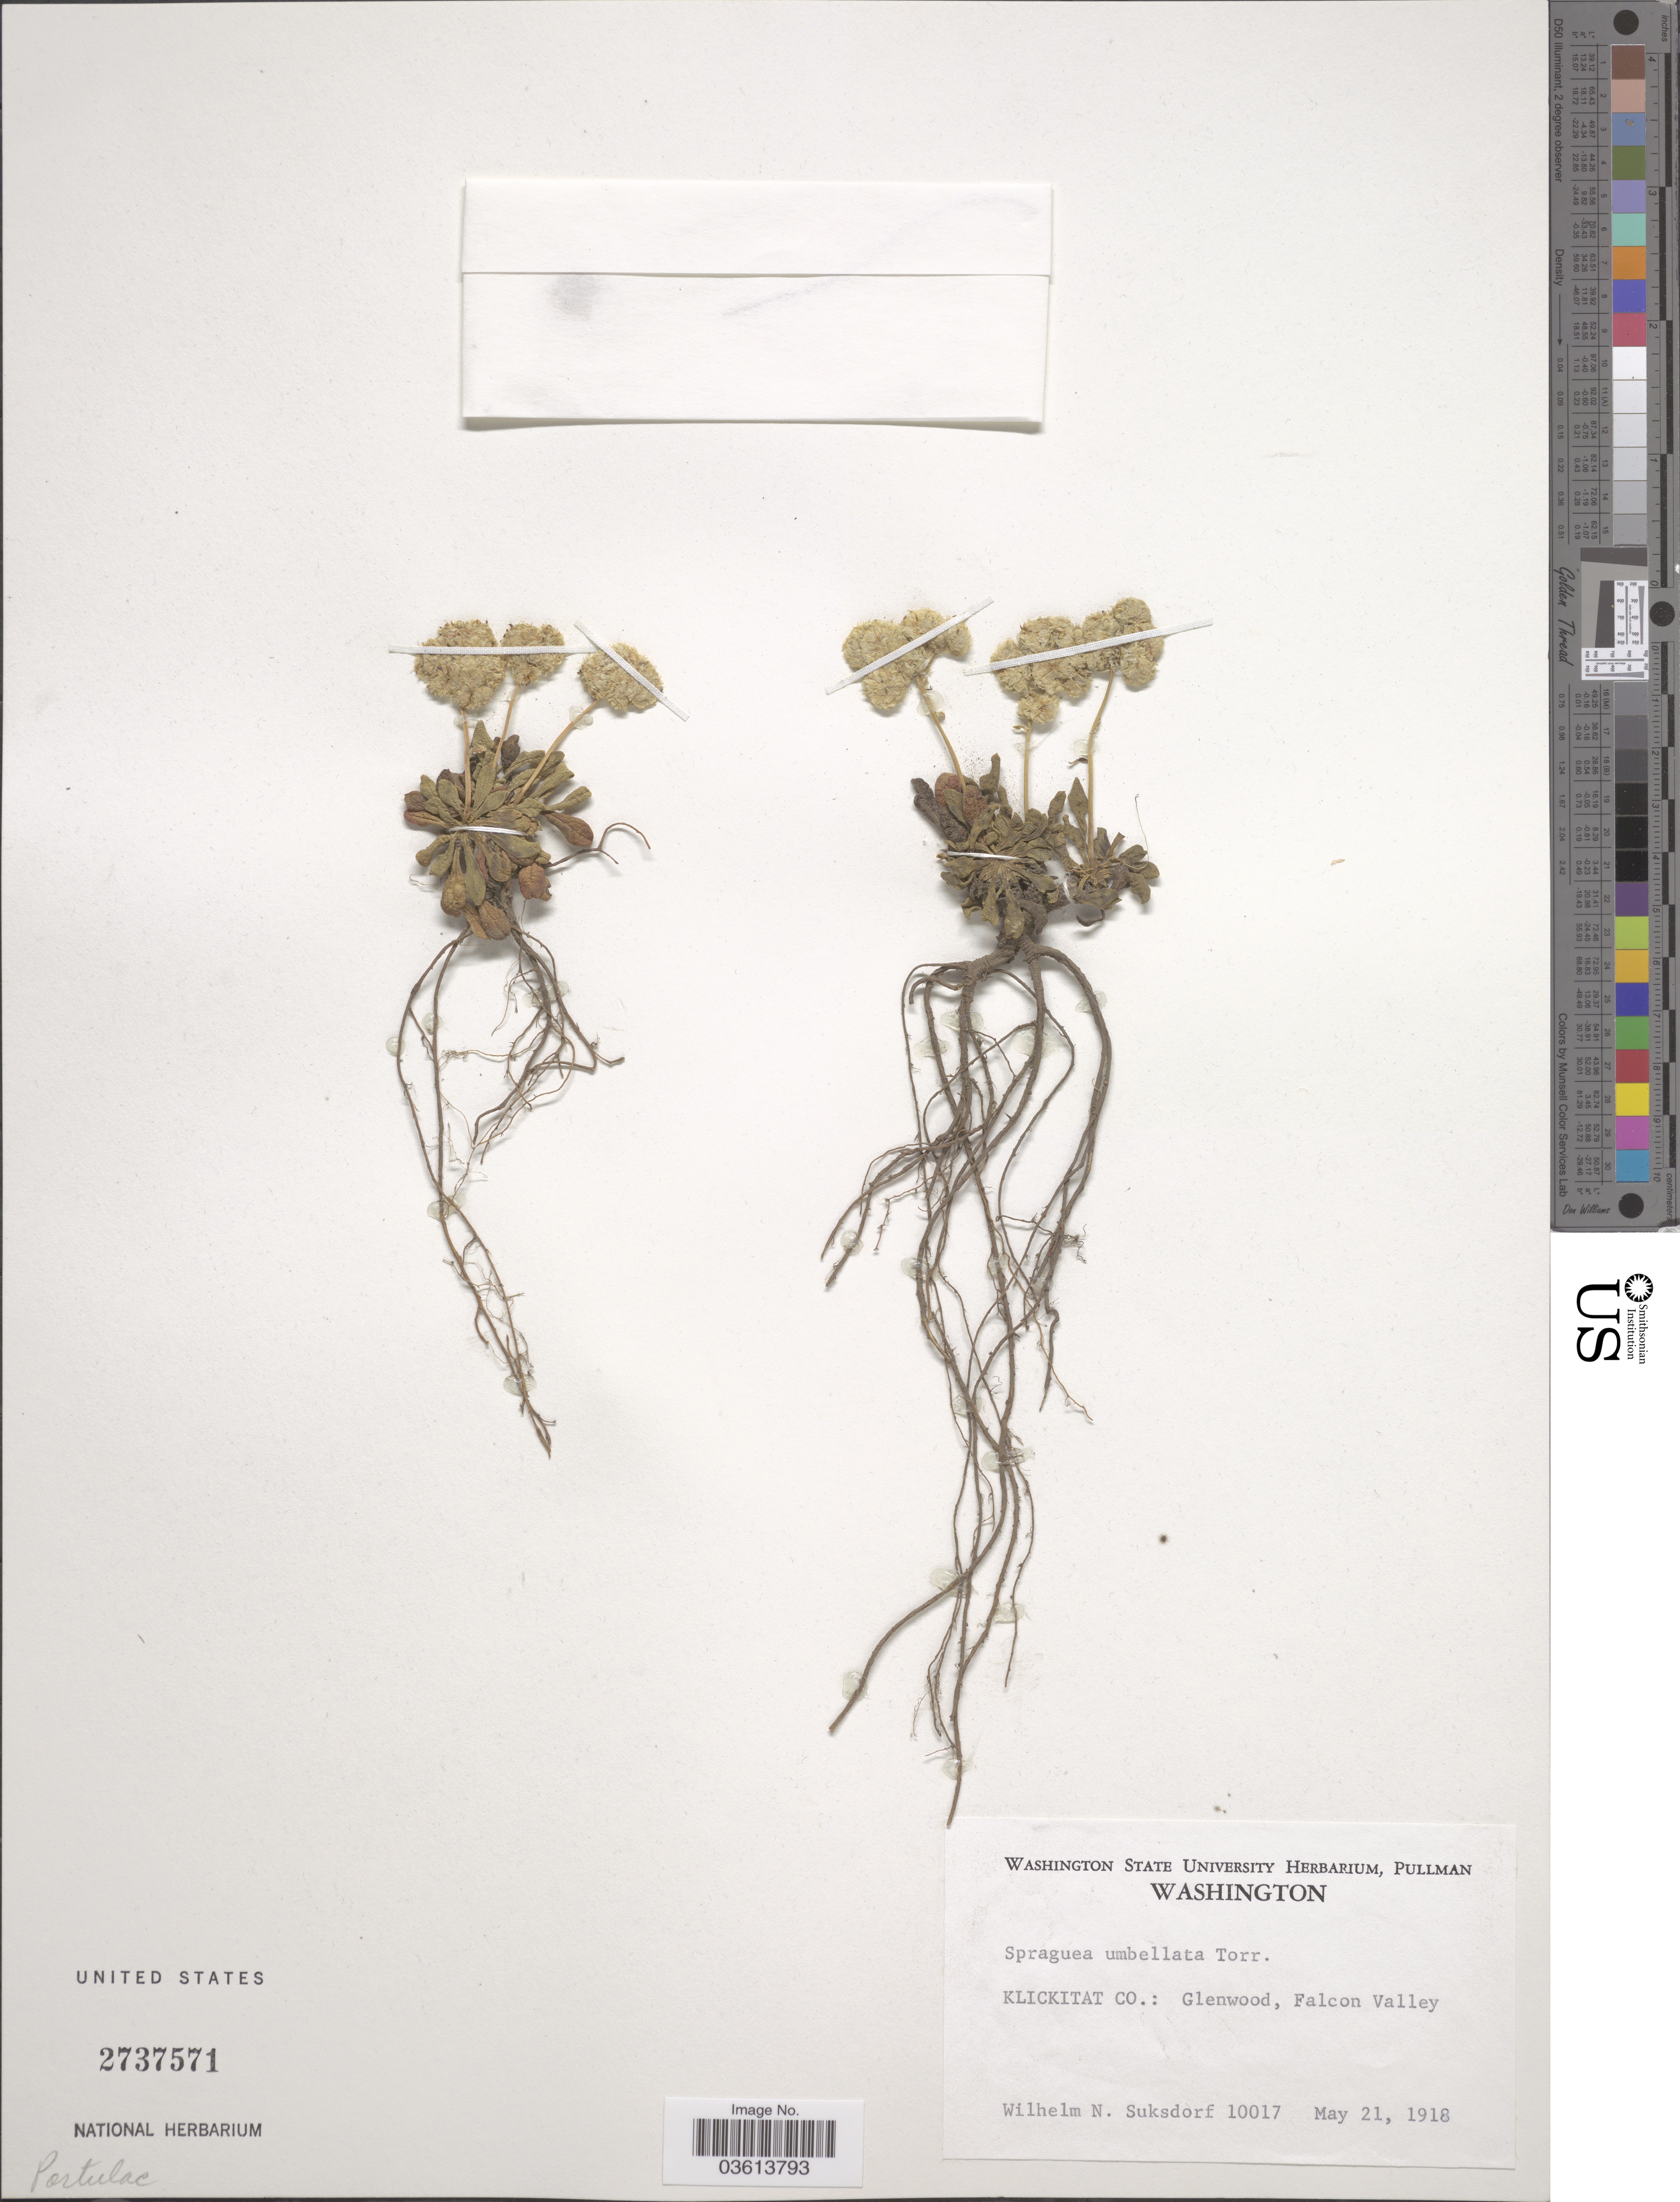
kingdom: Plantae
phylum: Tracheophyta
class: Magnoliopsida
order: Caryophyllales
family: Montiaceae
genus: Calyptridium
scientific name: Calyptridium umbellatum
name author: (Torr.) Greene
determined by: Strong, Mark T., (BOT), Smithsonian Institution - National Museum of Natural History (UNITED STATES)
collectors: W. N. Suksdorf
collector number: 10017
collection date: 1918-05-21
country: United States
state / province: Washington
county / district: Klickitat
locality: Klickitat Co.: Glenwood, Falcon Valley.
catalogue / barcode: US 2737571